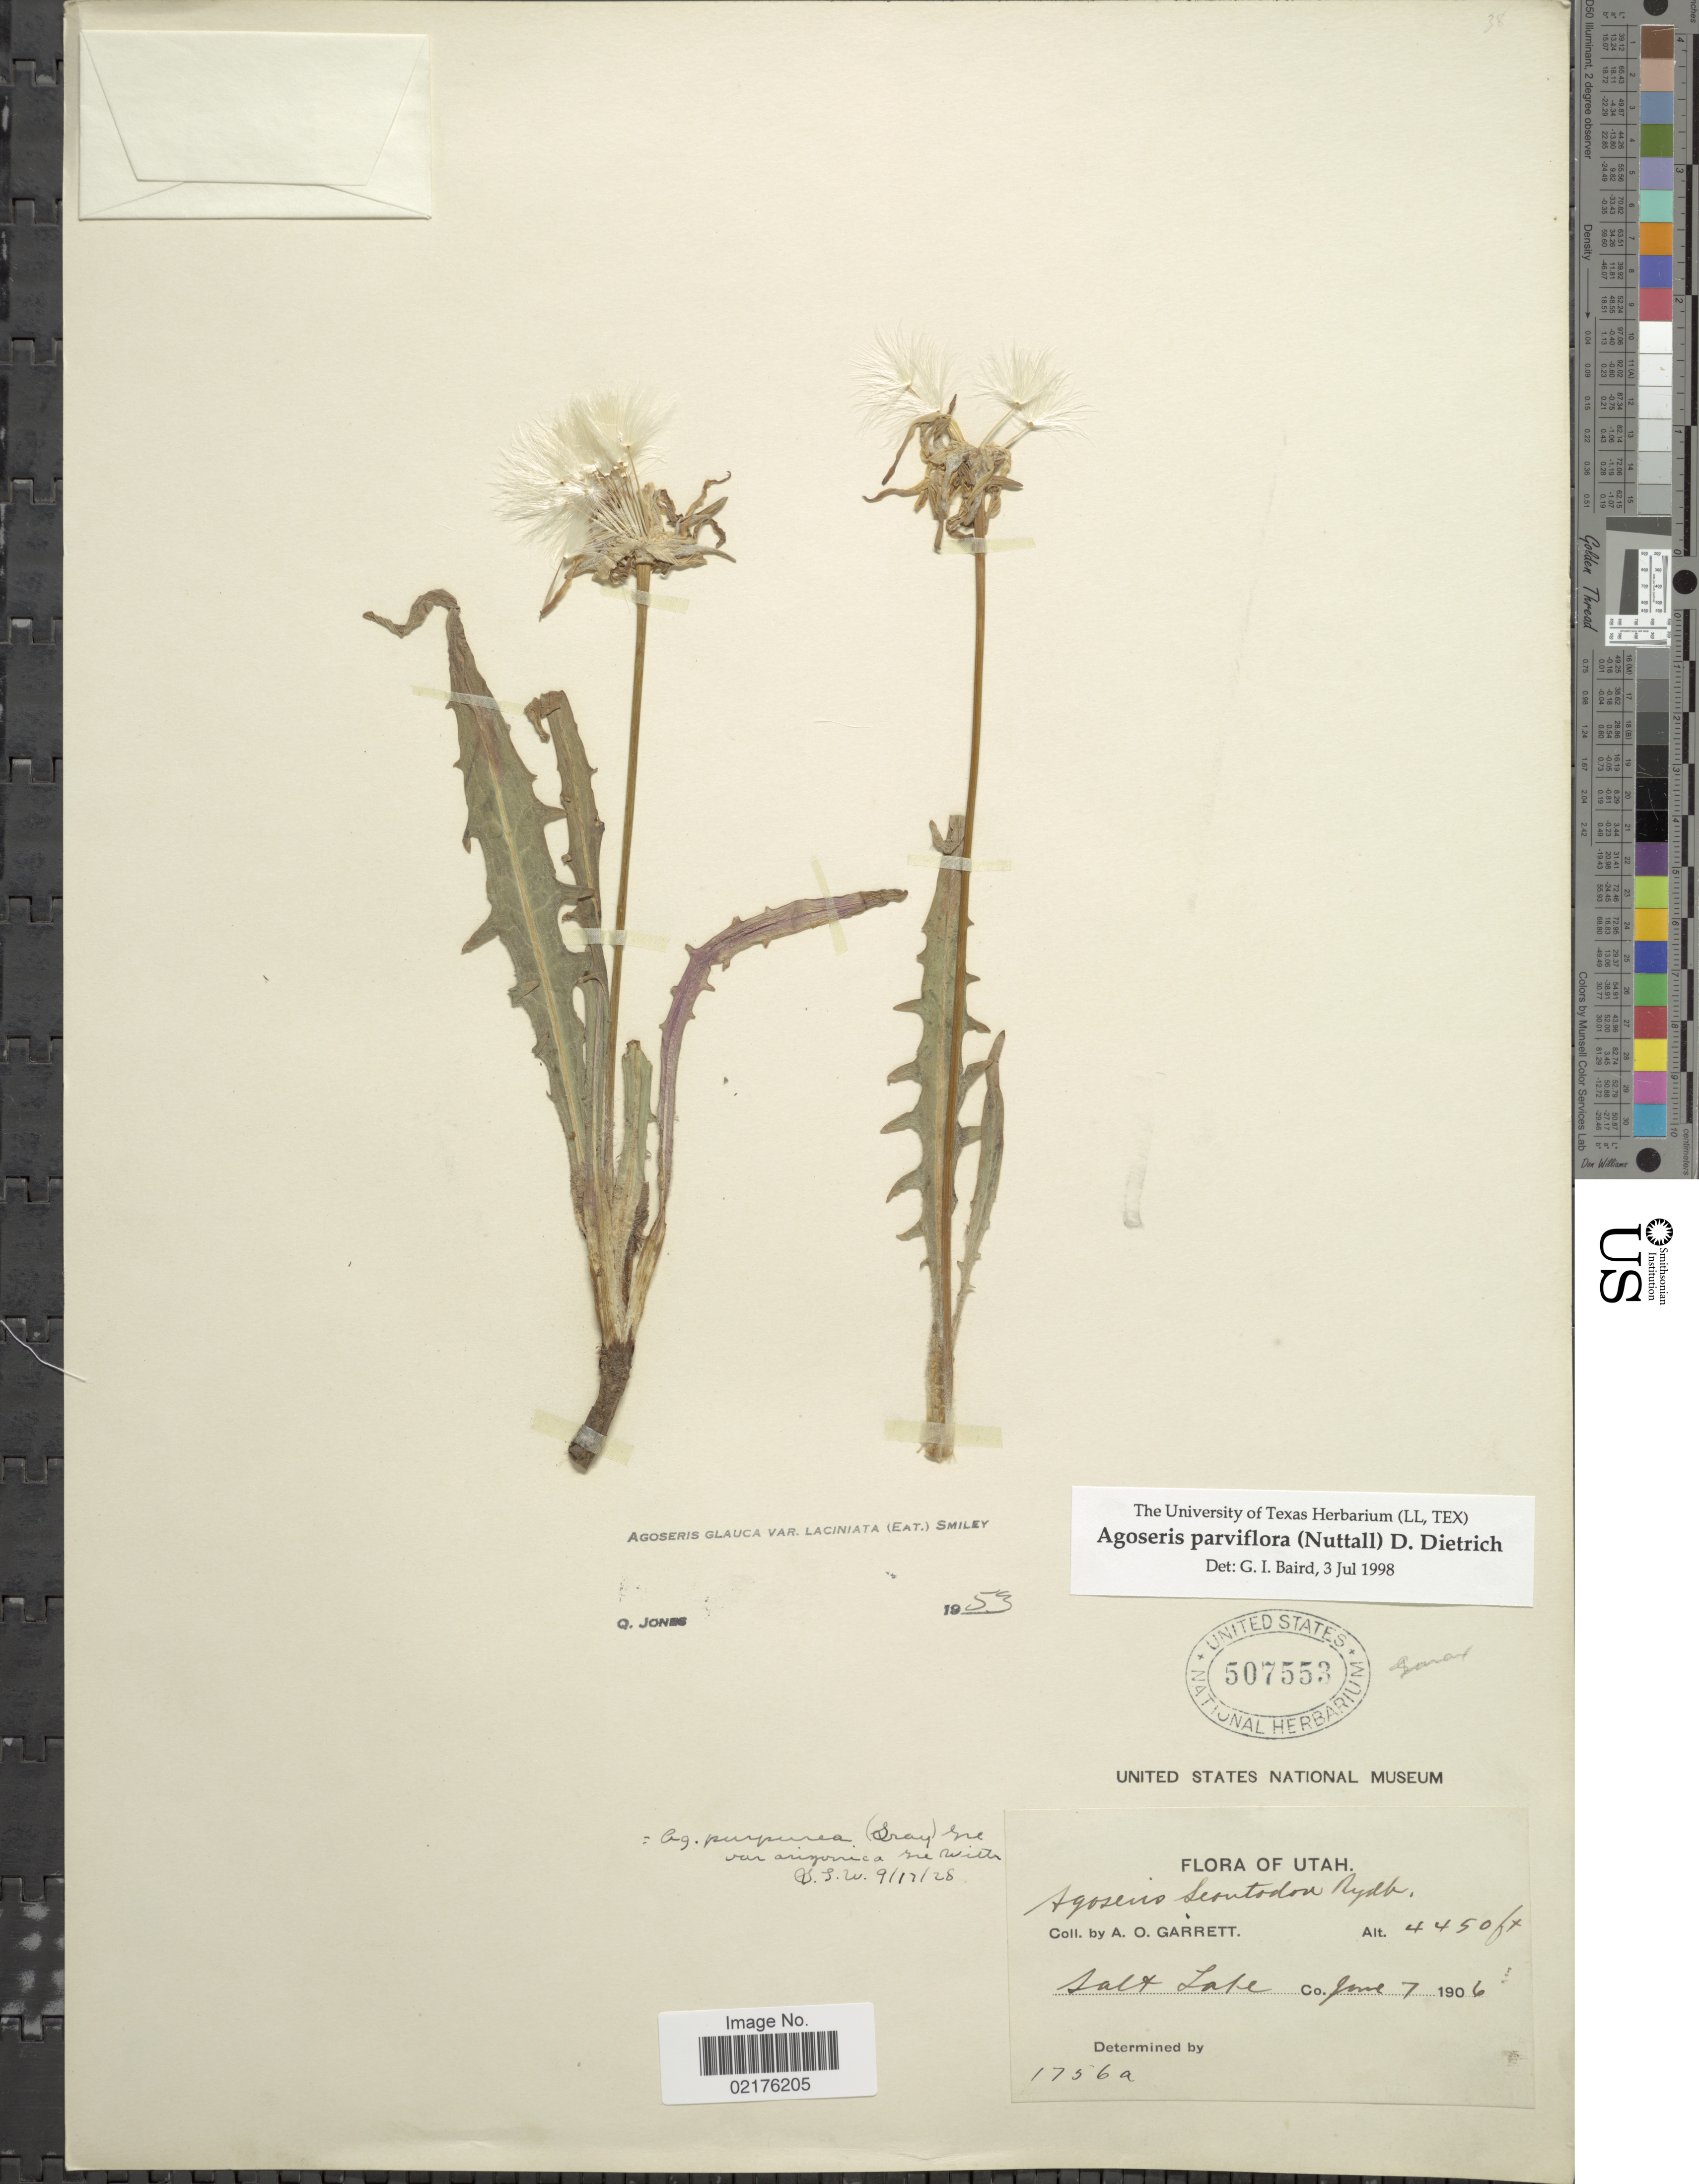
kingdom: Plantae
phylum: Tracheophyta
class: Magnoliopsida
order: Asterales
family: Asteraceae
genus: Agoseris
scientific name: Agoseris parviflora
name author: (Nutt.) D. Dietr.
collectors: A. O. Garrett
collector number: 1756a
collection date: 1906-06-07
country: United States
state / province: Utah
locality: Salt Lake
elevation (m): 1356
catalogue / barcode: US 507553